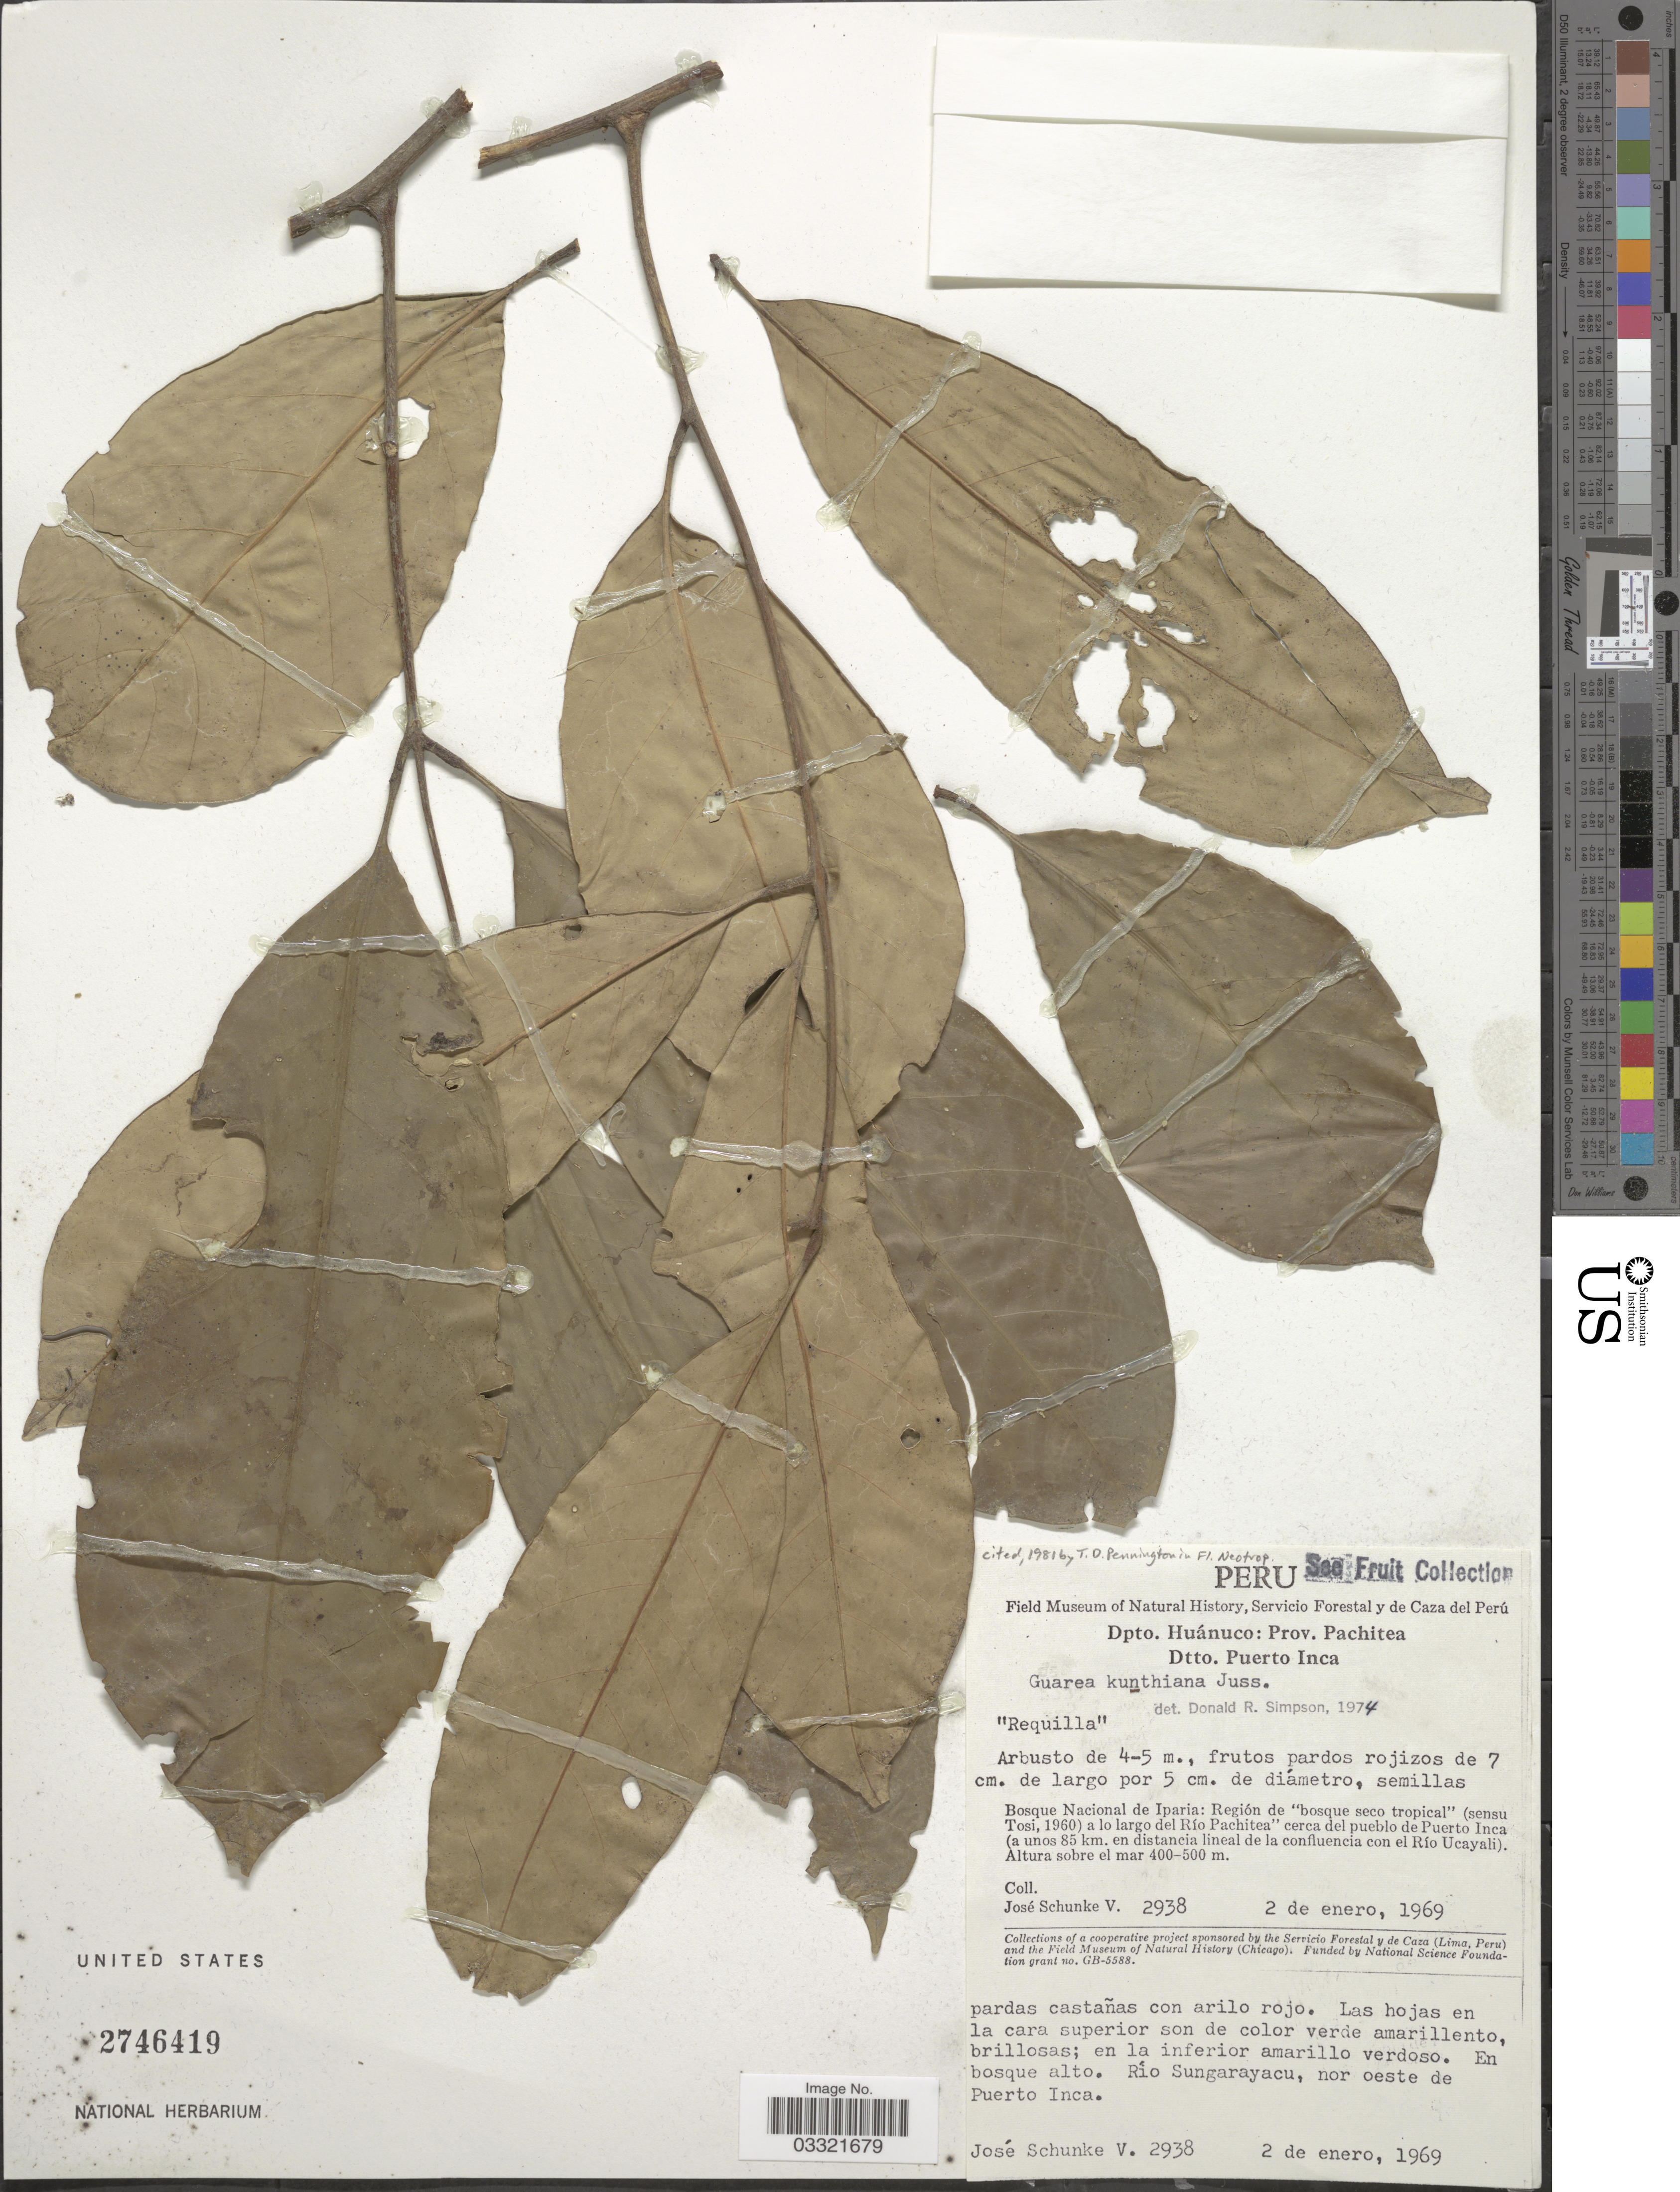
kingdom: Plantae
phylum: Tracheophyta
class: Magnoliopsida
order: Sapindales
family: Meliaceae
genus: Guarea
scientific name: Guarea kunthiana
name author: A. Juss.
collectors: J. Schunke Vigo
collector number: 2938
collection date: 1969-01-02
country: Peru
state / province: Huánuco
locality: Dpto. Huánuco: Prov. Pachitea. Dtto. Puerto Inca. Bosque Nacional de Iparia: Región de "bosque seco tropical" (sensu Tosi, 1960) a lo largo del Río Pachitea cerca del pueblo de Puerto Inca (a unos 85 km. en distancia lineal de la confluencia con el Río Ucayali). Río Sungarayacu, nor oeste de Puerto Inca.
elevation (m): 400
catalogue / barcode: US 2746419